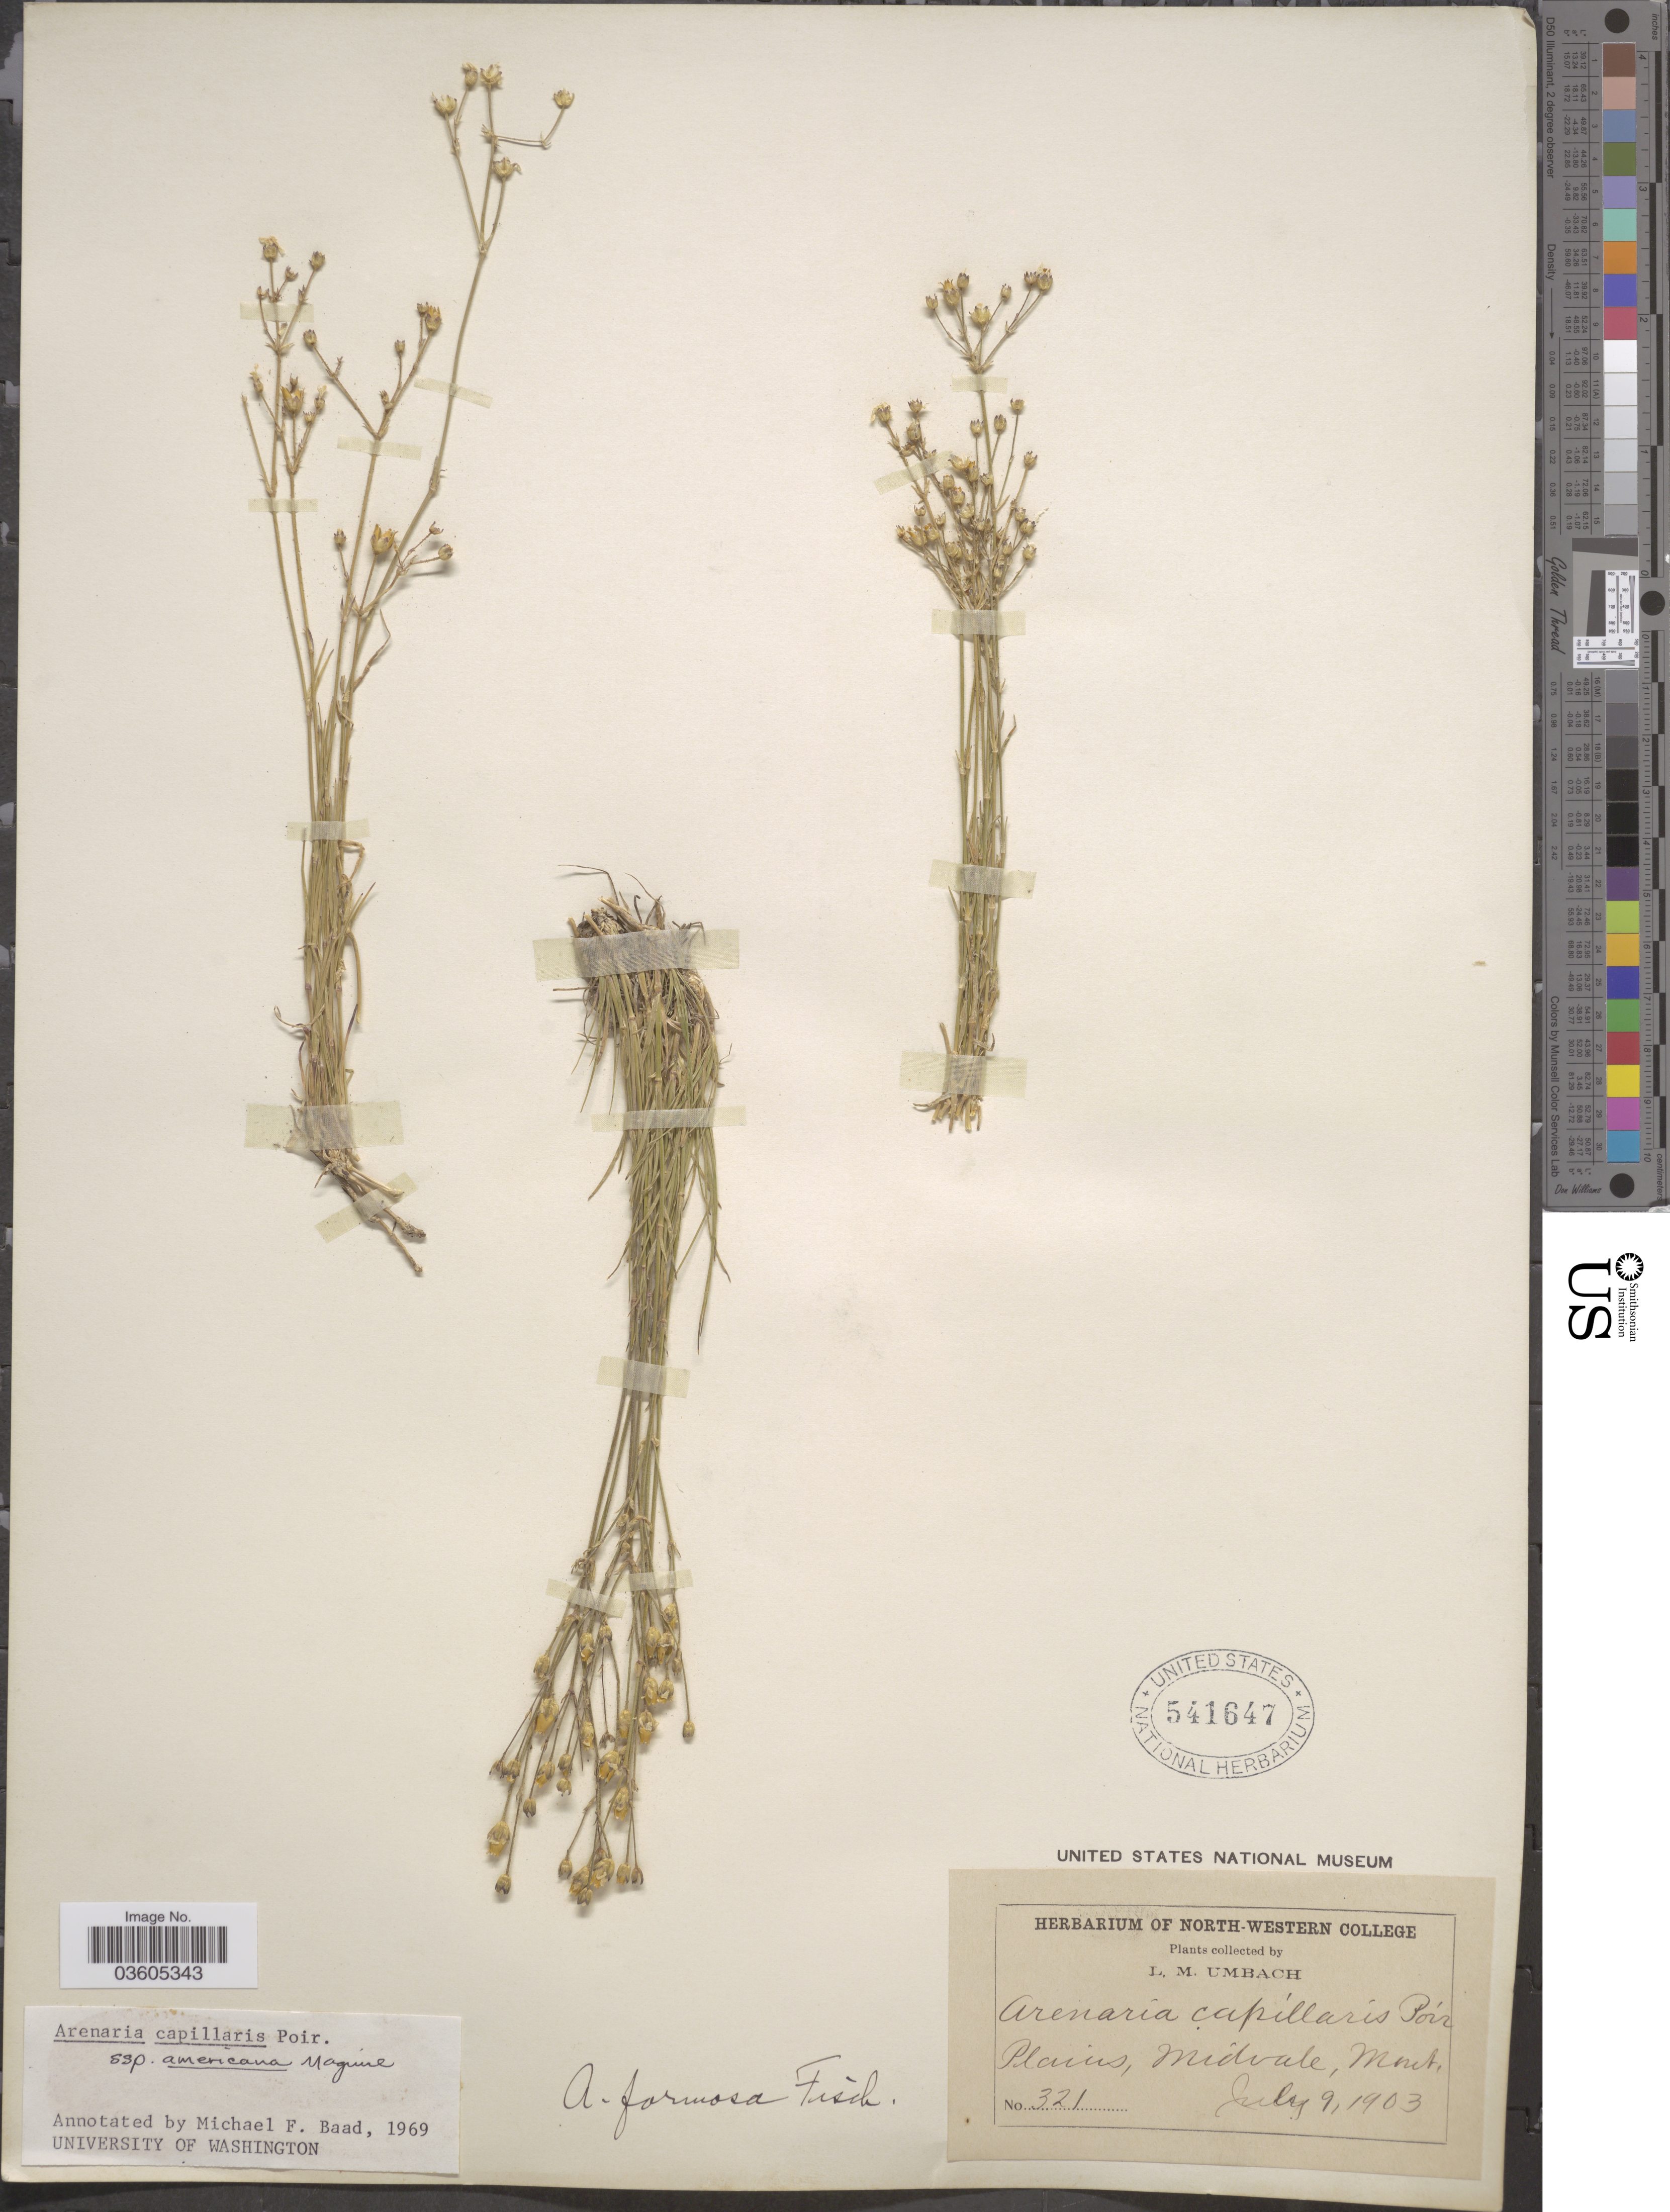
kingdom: Plantae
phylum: Tracheophyta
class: Magnoliopsida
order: Caryophyllales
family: Caryophyllaceae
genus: Eremogone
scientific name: Eremogone capillaris var. americana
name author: (Maguire) R.L. Hartm. & Rabeler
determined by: U.S. National Herbarium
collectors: L. M. Umbach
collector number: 321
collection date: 1903-07-09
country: United States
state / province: Montana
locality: Plains, Midvale.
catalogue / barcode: US 541647